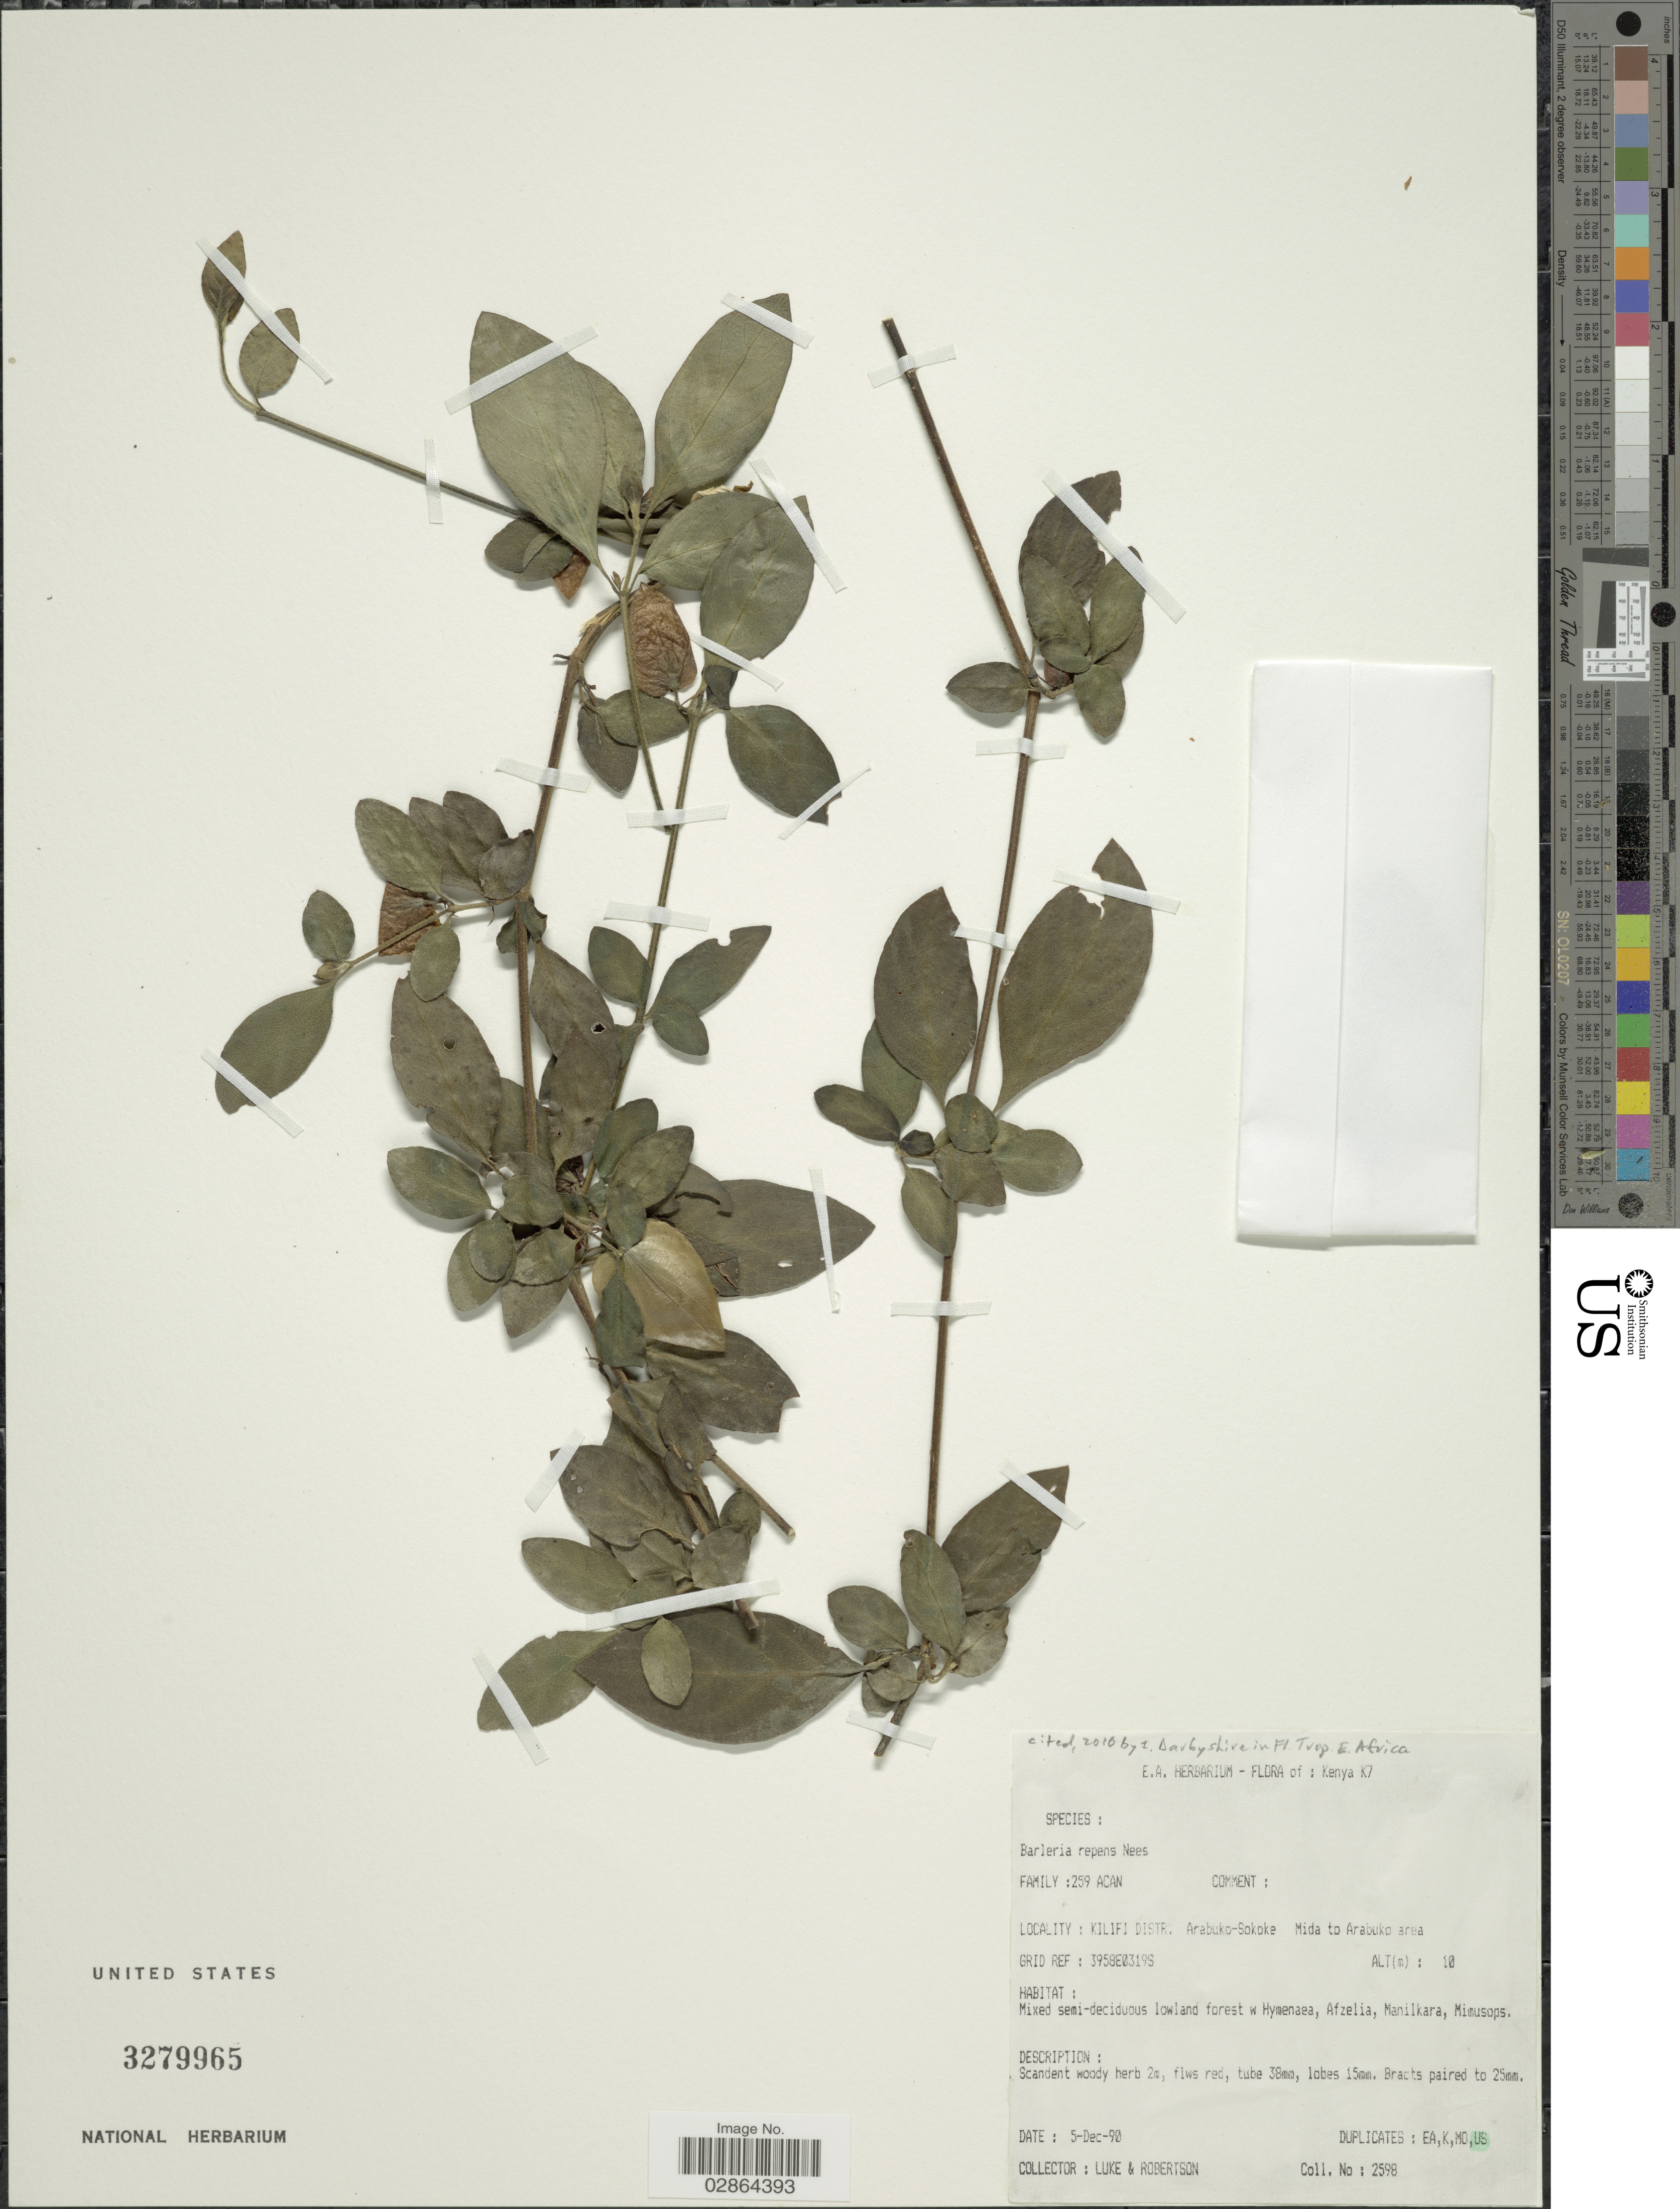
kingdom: Plantae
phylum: Tracheophyta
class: Magnoliopsida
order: Lamiales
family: Acanthaceae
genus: Barleria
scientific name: Barleria repens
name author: Nees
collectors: -. Luke & -. Robertson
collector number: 2598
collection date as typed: Transcribed d/m/y: 5/12/90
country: Kenya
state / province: Kilifi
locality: K7. Kilifi Distr. Arabuko-Sokoko Mida to Arabuko area.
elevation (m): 10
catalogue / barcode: US 3279965